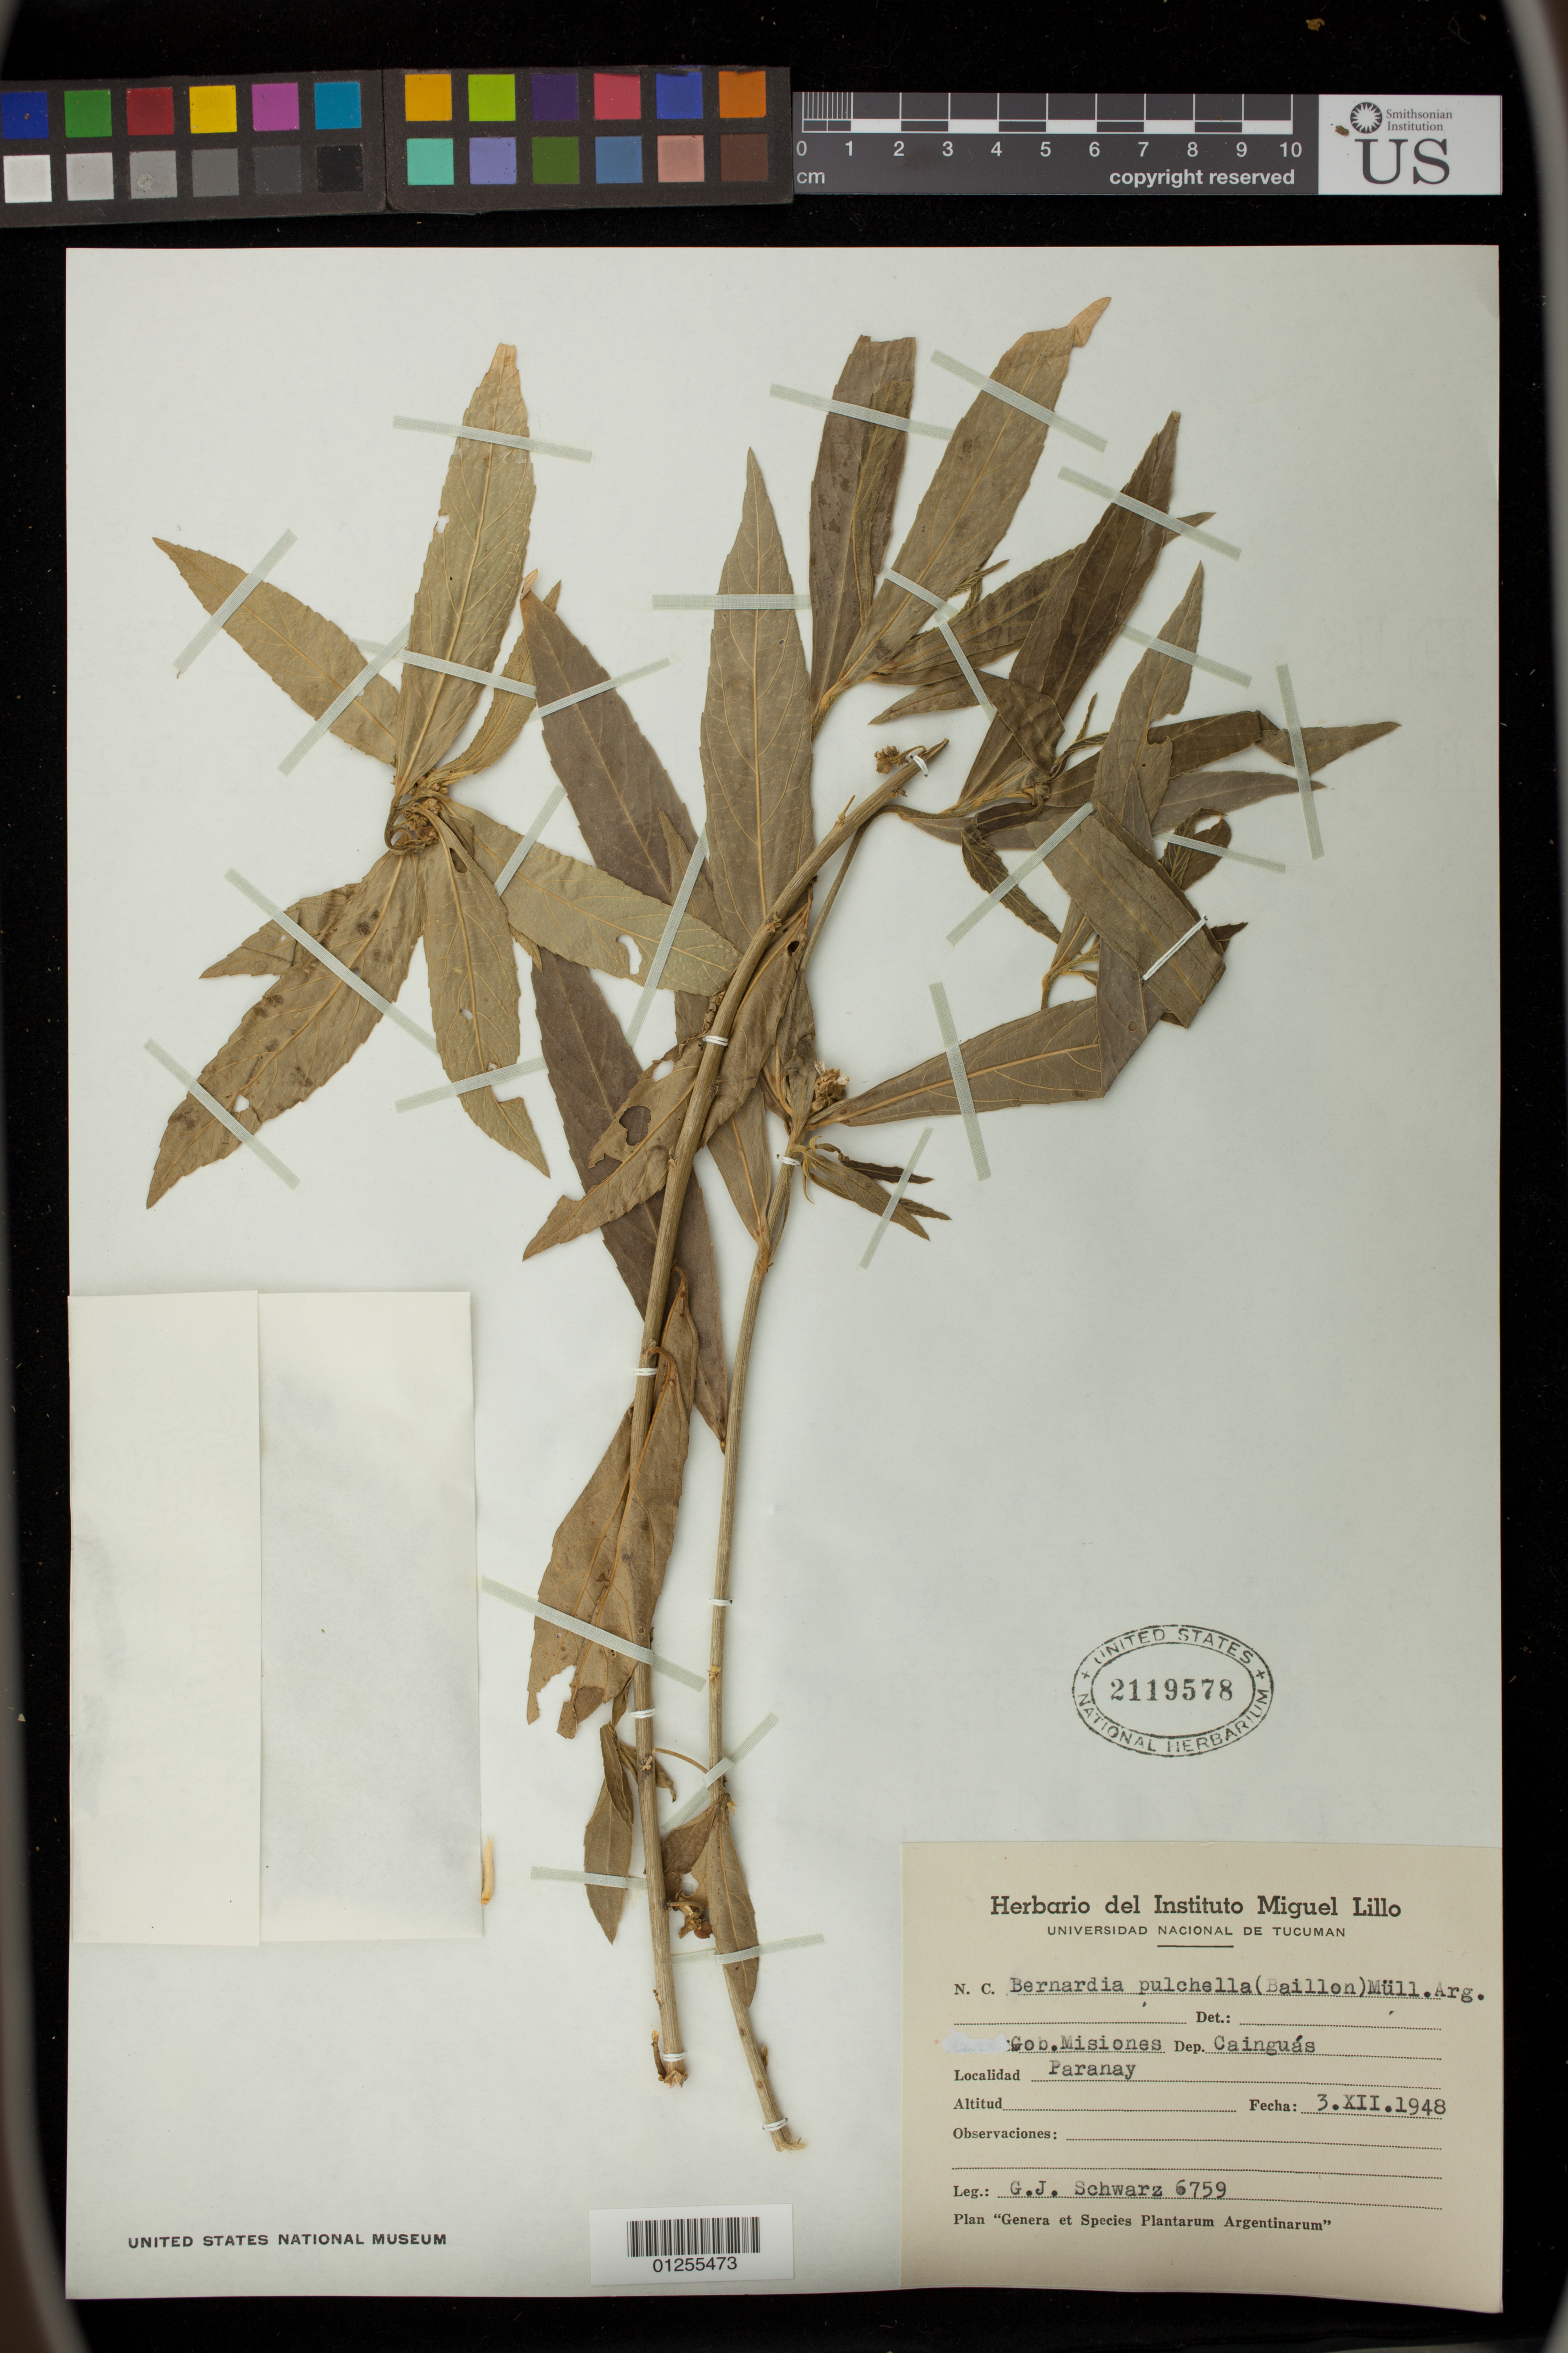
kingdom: Plantae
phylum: Tracheophyta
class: Magnoliopsida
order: Malpighiales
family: Euphorbiaceae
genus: Bernardia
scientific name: Bernardia pulchella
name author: (Baill.) Müll. Arg.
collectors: G. J. Schwarz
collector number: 6759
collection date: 1948-12-03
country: Argentina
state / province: Misiones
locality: Cainguas,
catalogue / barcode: US 2119578